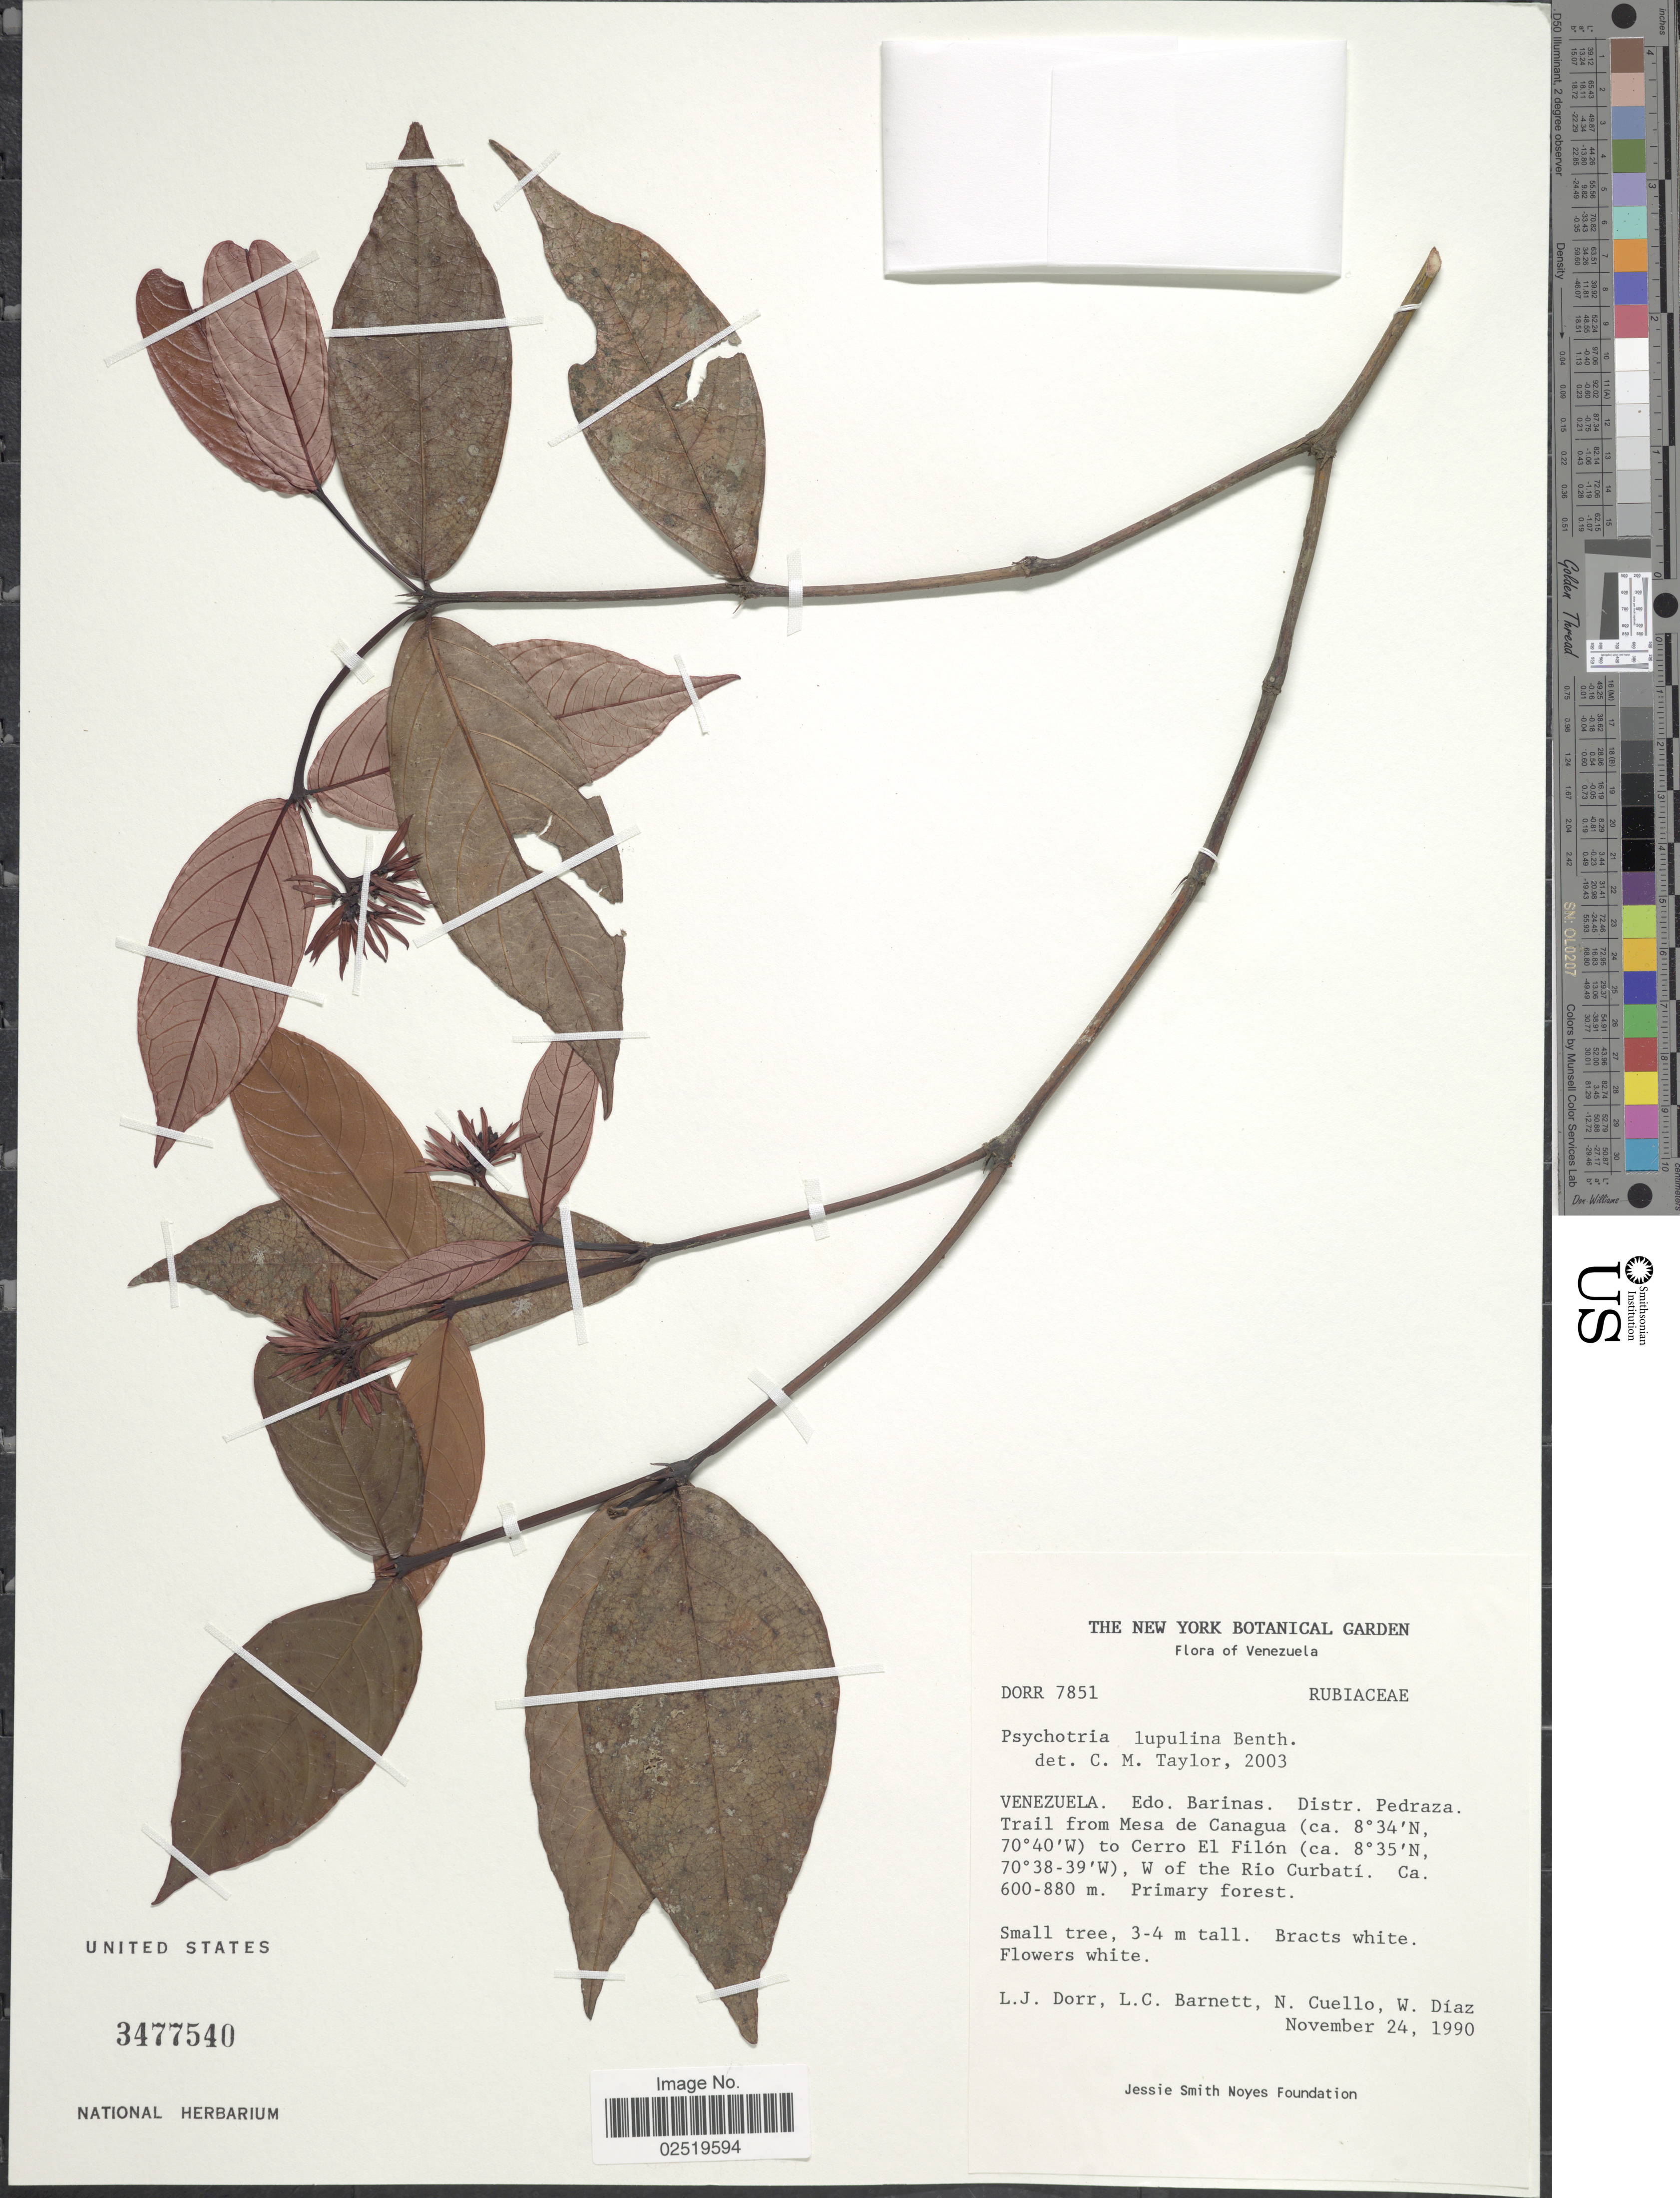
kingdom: Plantae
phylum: Tracheophyta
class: Magnoliopsida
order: Gentianales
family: Rubiaceae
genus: Psychotria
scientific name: Psychotria lupulina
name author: Benth.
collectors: L. J. Dorr, L. C. Barnett, N. L. Cuello & W. Díaz P.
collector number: DORR 7851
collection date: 1990-11-24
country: Venezuela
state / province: Barinas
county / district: Pedraza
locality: Trail from Mesa de Canagua to Cerro El Filón, W of the Rio Curbatí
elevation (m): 600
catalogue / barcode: US 3477540